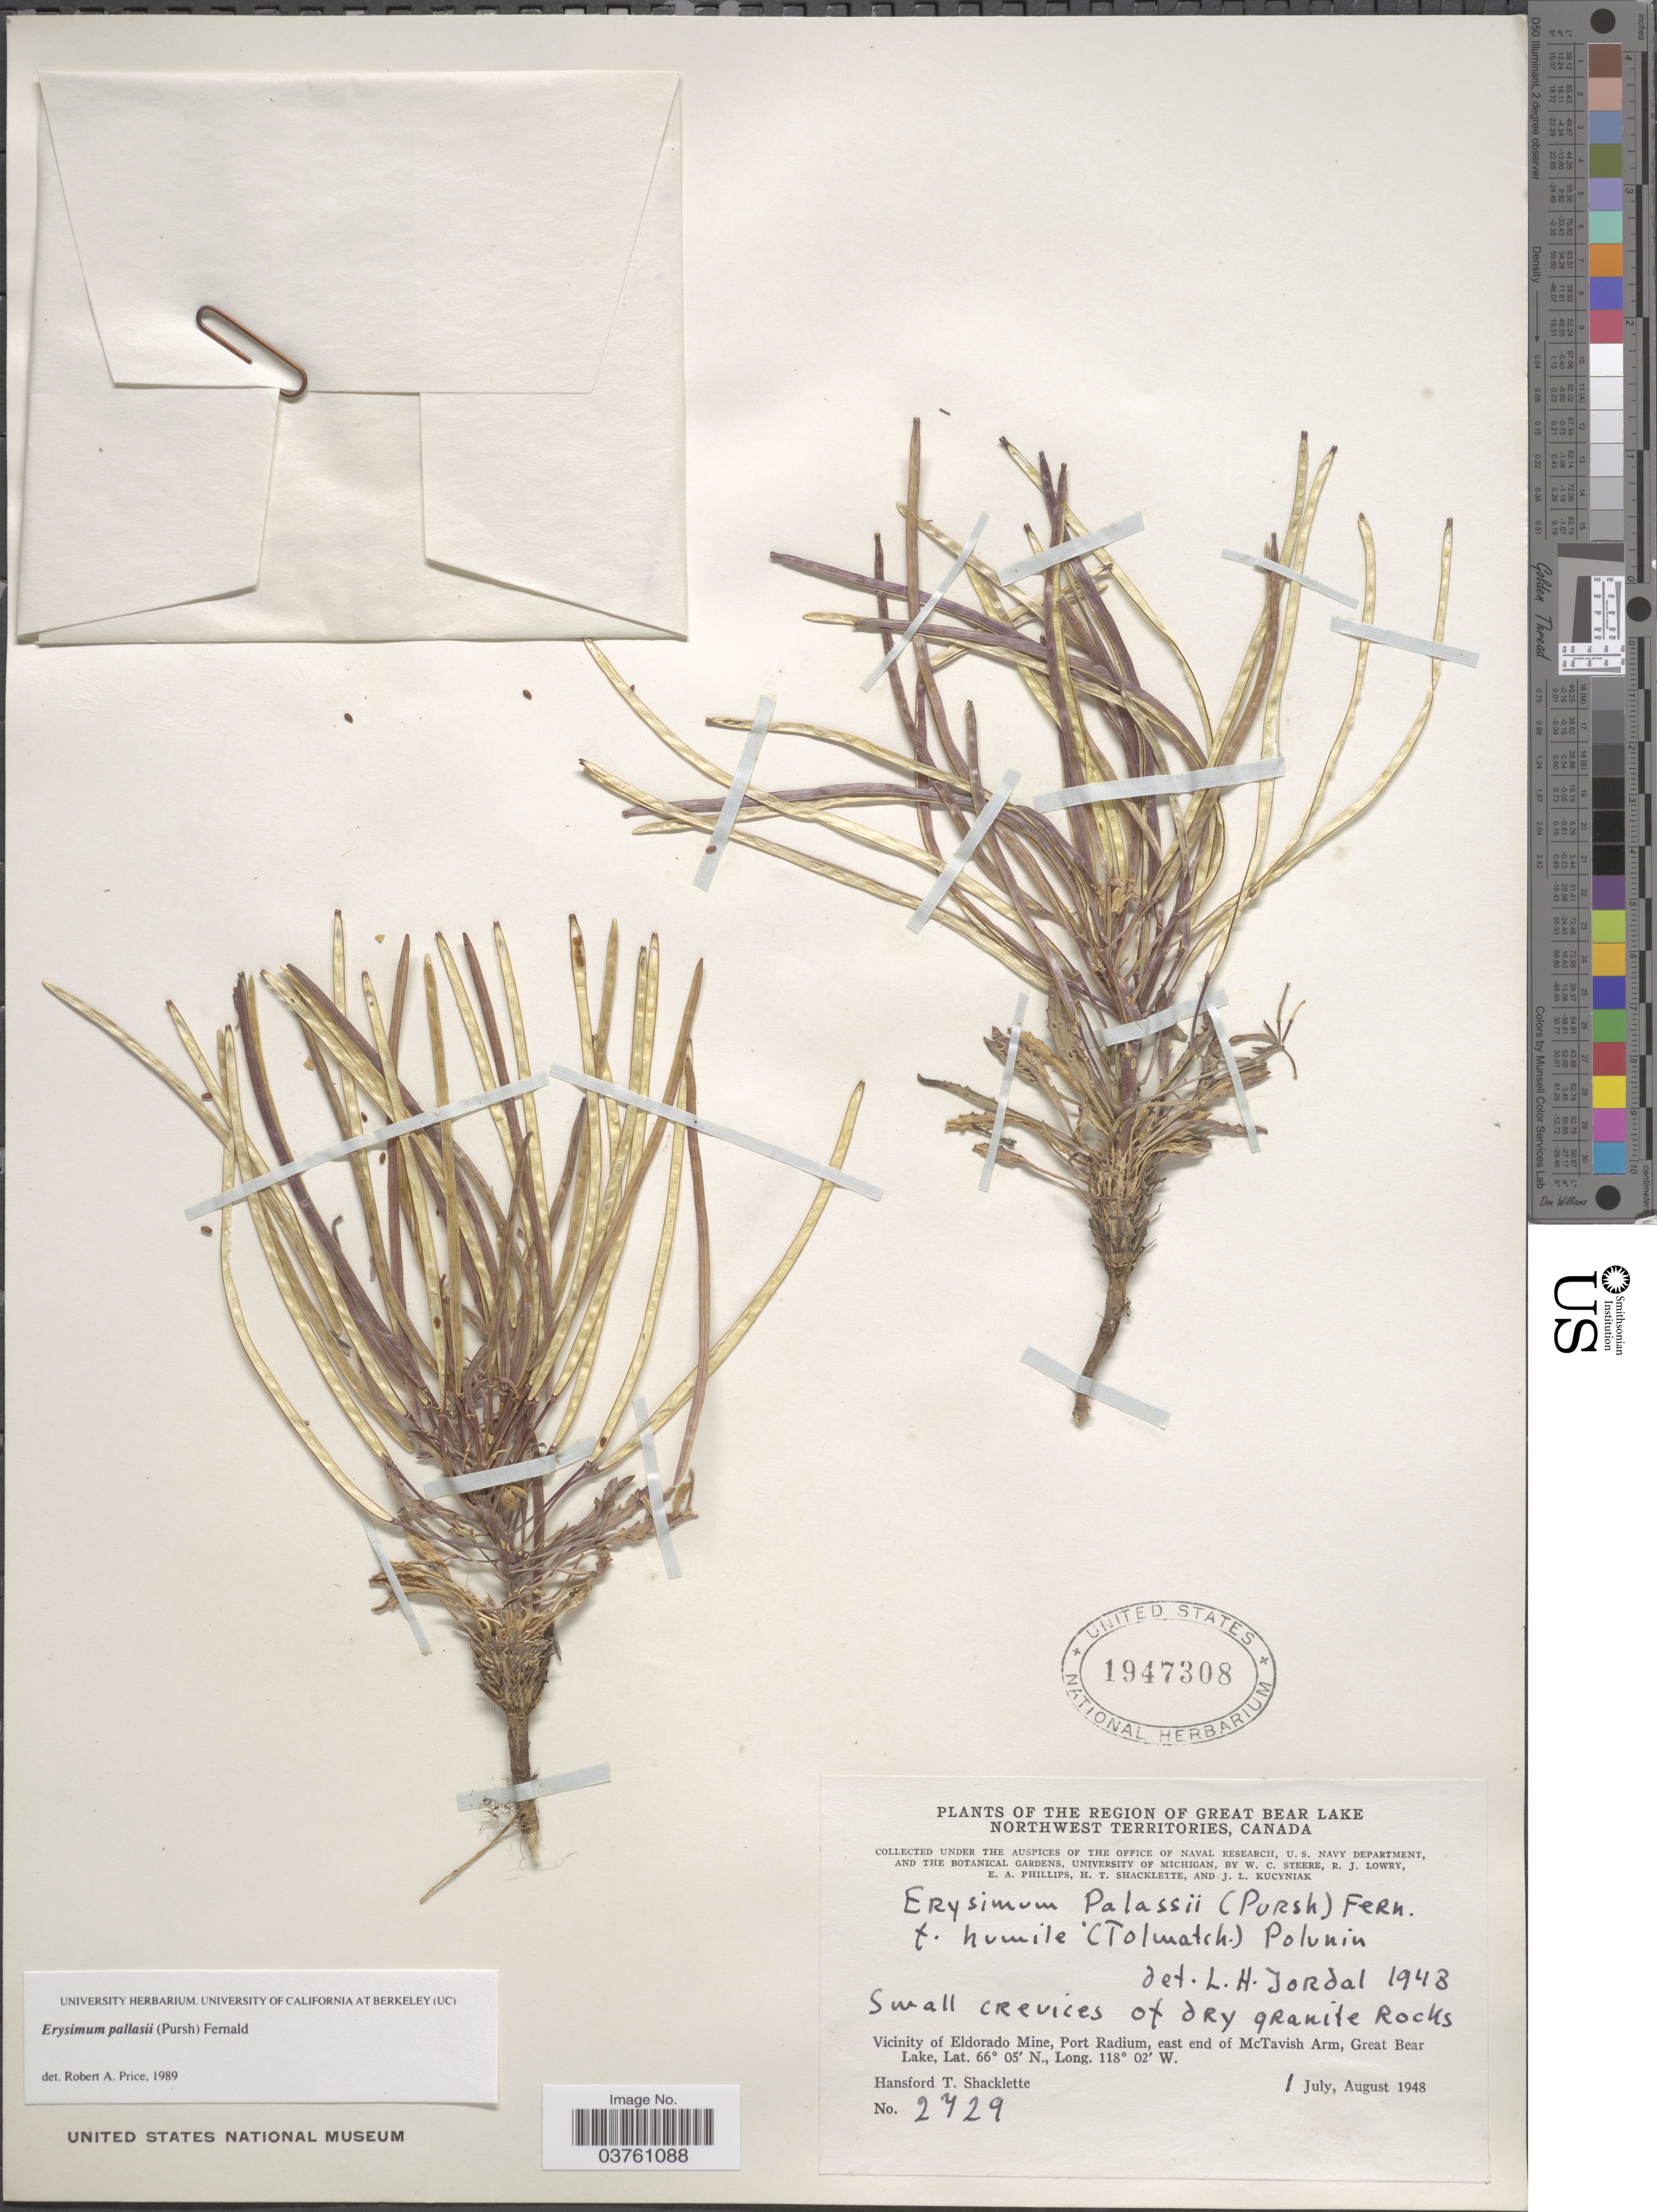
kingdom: Plantae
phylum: Tracheophyta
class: Magnoliopsida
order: Brassicales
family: Brassicaceae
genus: Erysimum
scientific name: Erysimum pallasii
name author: (Pursh) Fernald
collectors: H. Shacklette, W. C. Steere, R. Lowry, E. Phillips & et al.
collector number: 2729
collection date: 1948-07-01/1948-08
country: Canada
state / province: Northwest Territories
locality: The Region of Great Bear Lake. Vicinity of Eldorado Mine, Port Radium, east end of McTavish Arm, Great Bear Lake.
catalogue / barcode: US 1947308